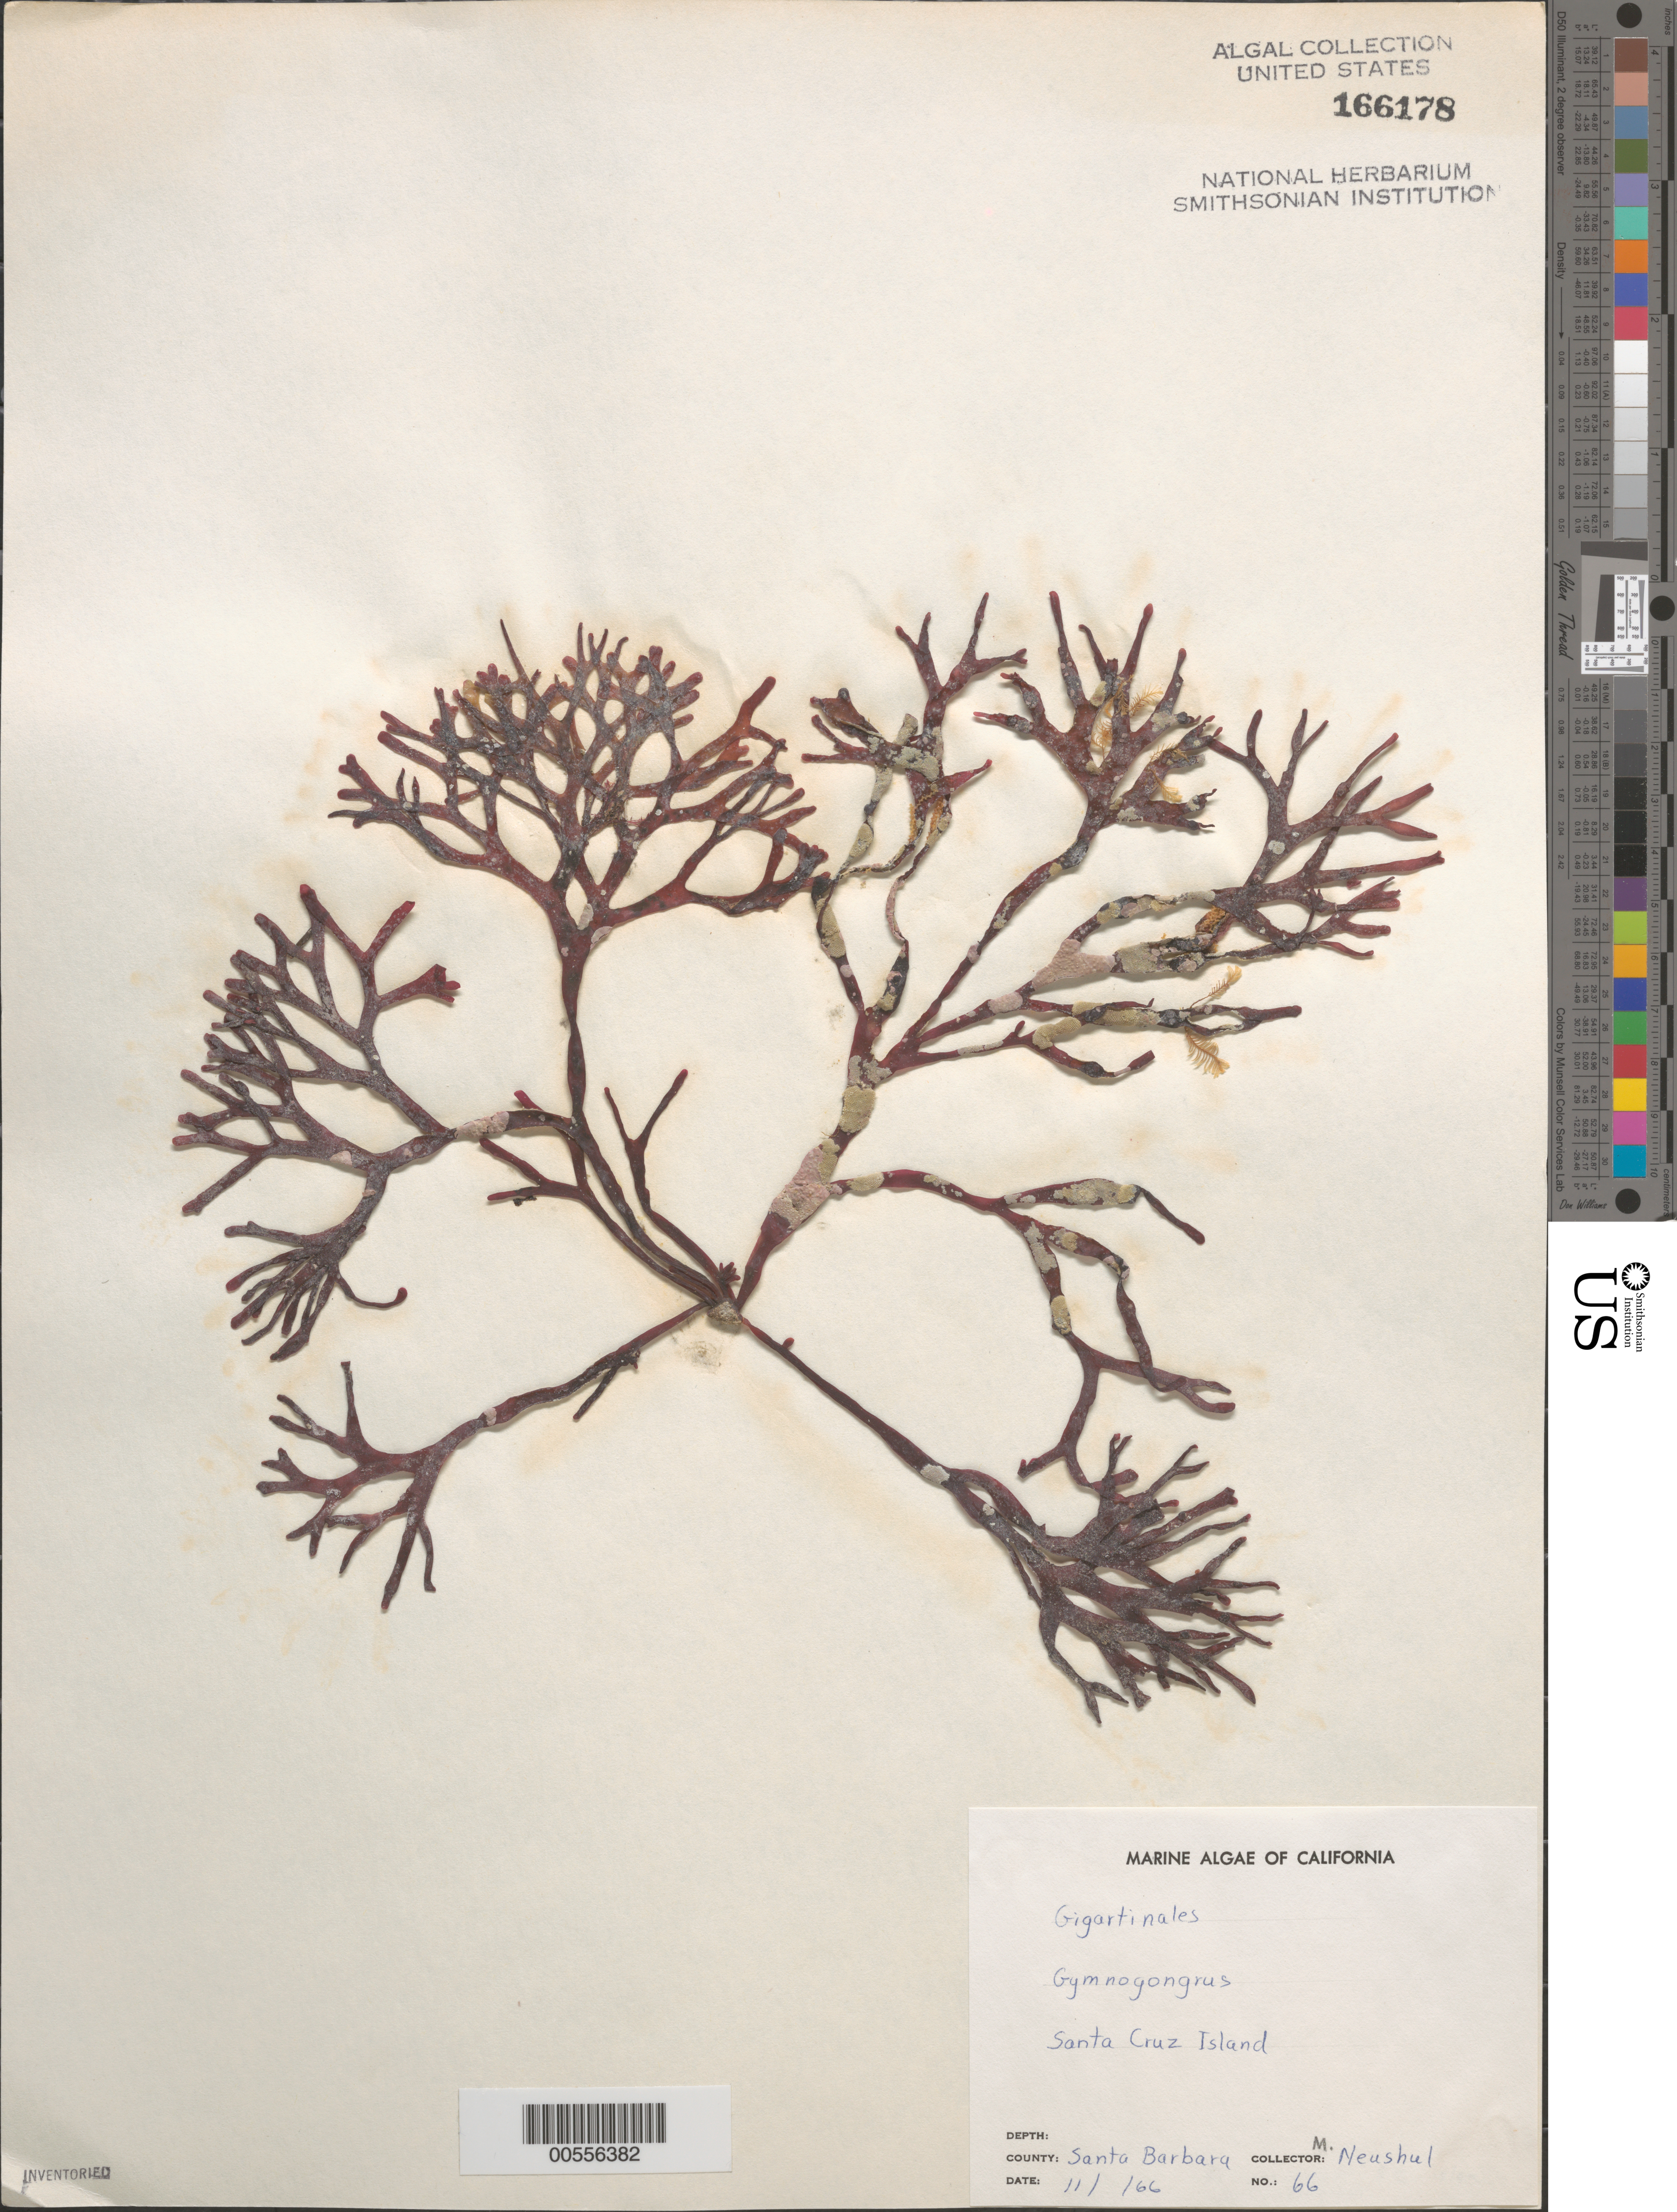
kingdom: Plantae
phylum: Rhodophyta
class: Florideophyceae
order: Gigartinales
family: Phyllophoraceae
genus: Gymnogongrus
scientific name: Gymnogongrus sp.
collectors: M. Neushul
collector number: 66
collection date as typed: Nov 1966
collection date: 1966-11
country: United States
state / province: California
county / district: Santa Barbara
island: Santa Cruz Island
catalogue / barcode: US 166178